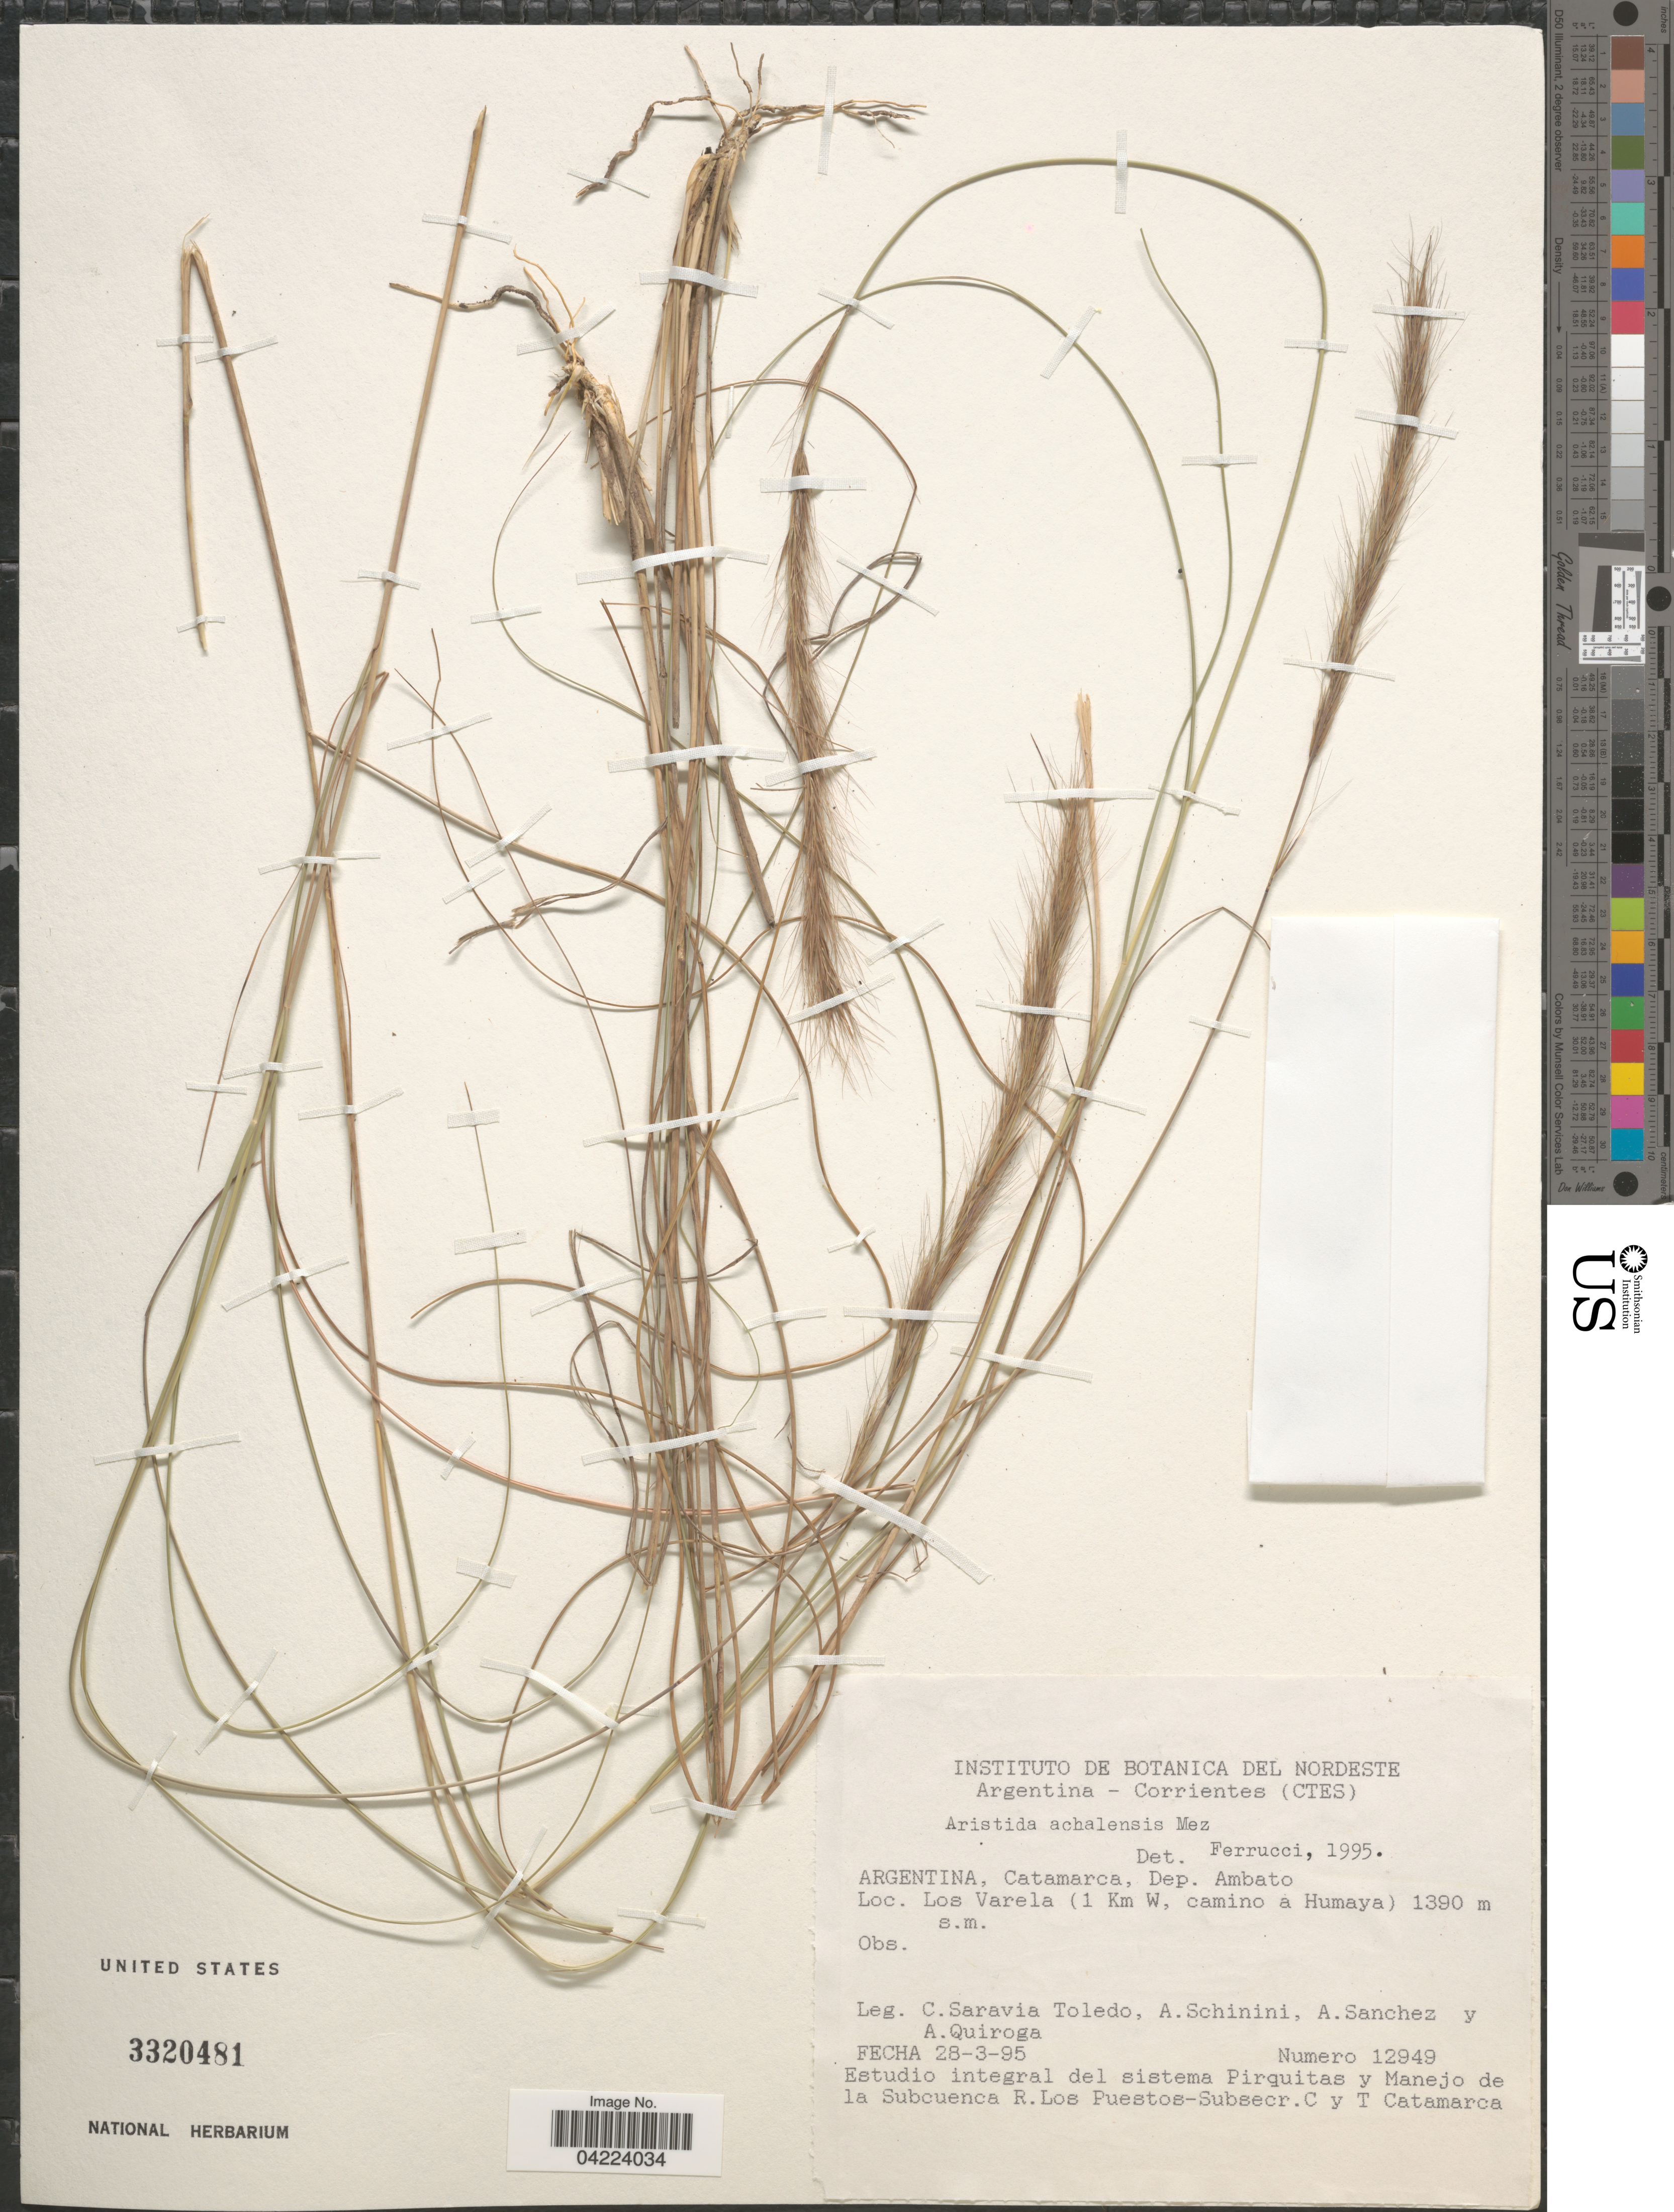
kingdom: Plantae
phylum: Tracheophyta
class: Liliopsida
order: Poales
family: Poaceae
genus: Aristida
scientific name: Aristida achalensis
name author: Mez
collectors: C. Saravia T., A. Schinini, A. Sanchez & A. Quiroga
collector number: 12949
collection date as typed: Transcribed d/m/y: 28/3/95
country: Argentina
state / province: Catamarca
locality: Dep. Ambato. Los Varela (1 Km W, camino a Humaya).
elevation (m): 1390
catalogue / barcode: US 3320481